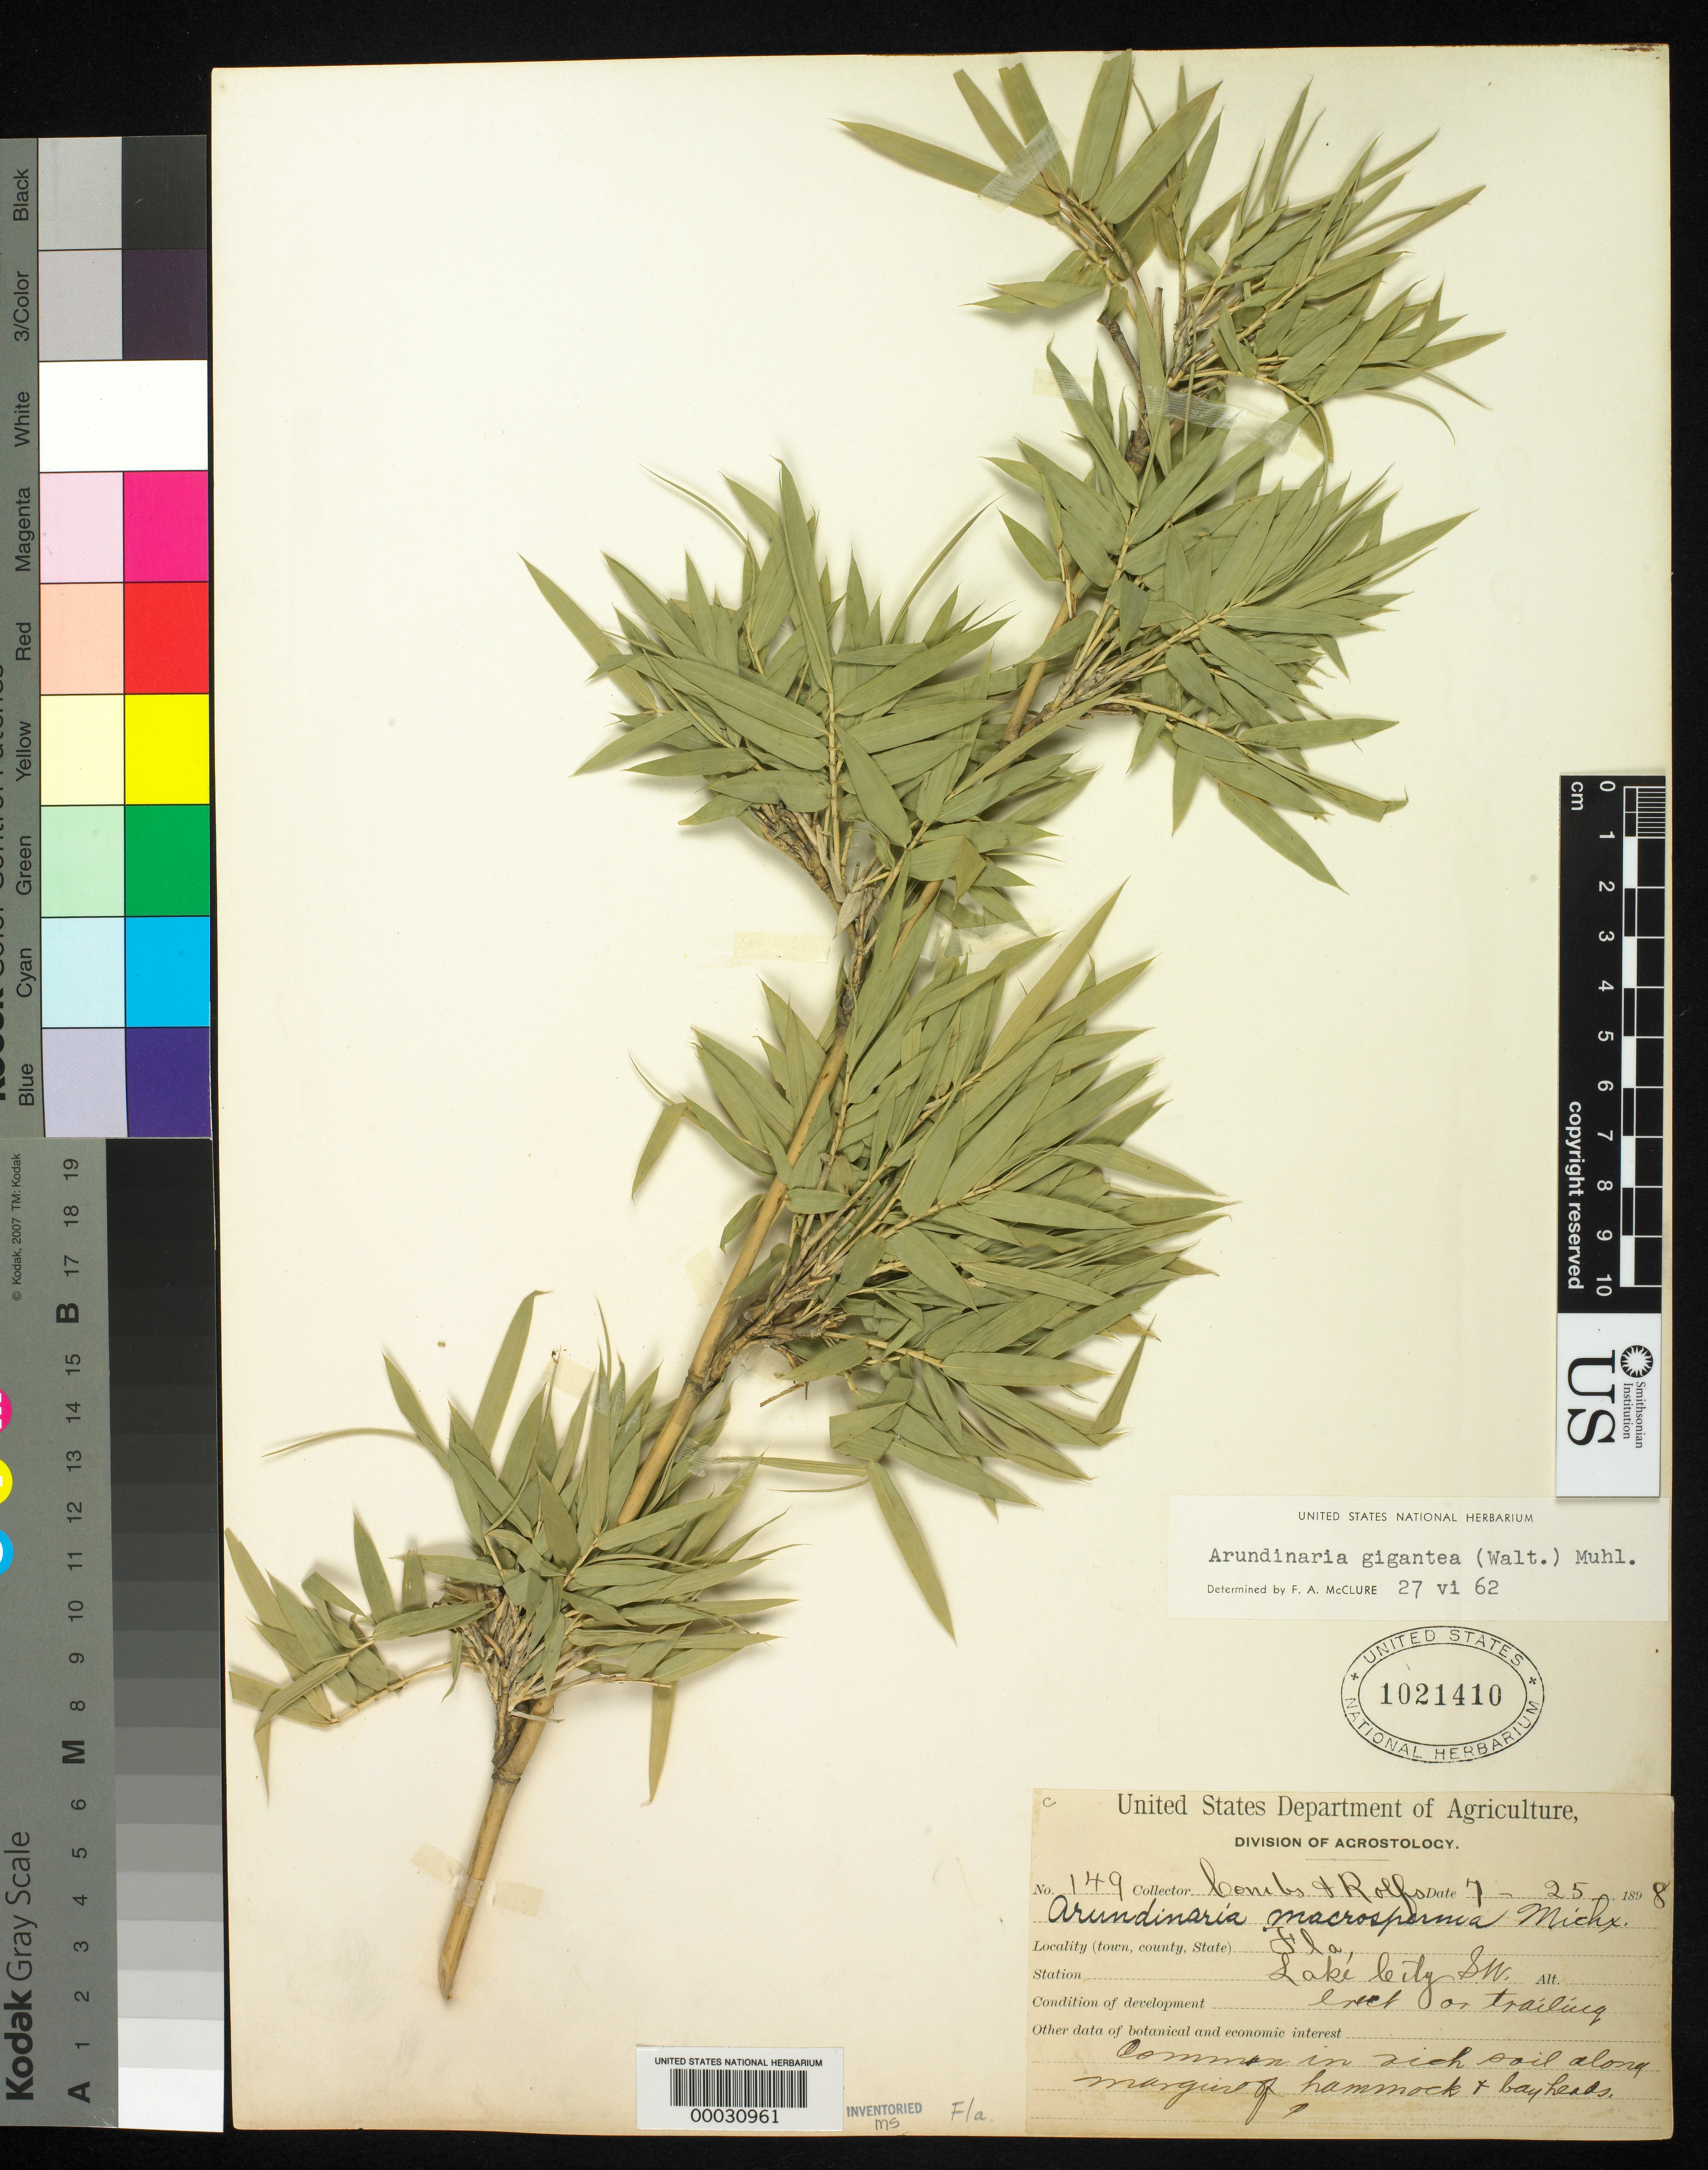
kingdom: Plantae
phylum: Tracheophyta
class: Liliopsida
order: Poales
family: Poaceae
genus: Arundinaria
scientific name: Arundinaria gigantea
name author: (Walter) Muhl.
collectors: -. Combs & P. H. Rolfs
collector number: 149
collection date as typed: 25 Jul 1898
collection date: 1898-07-25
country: United States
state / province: Florida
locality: Lake city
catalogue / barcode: US 1021410